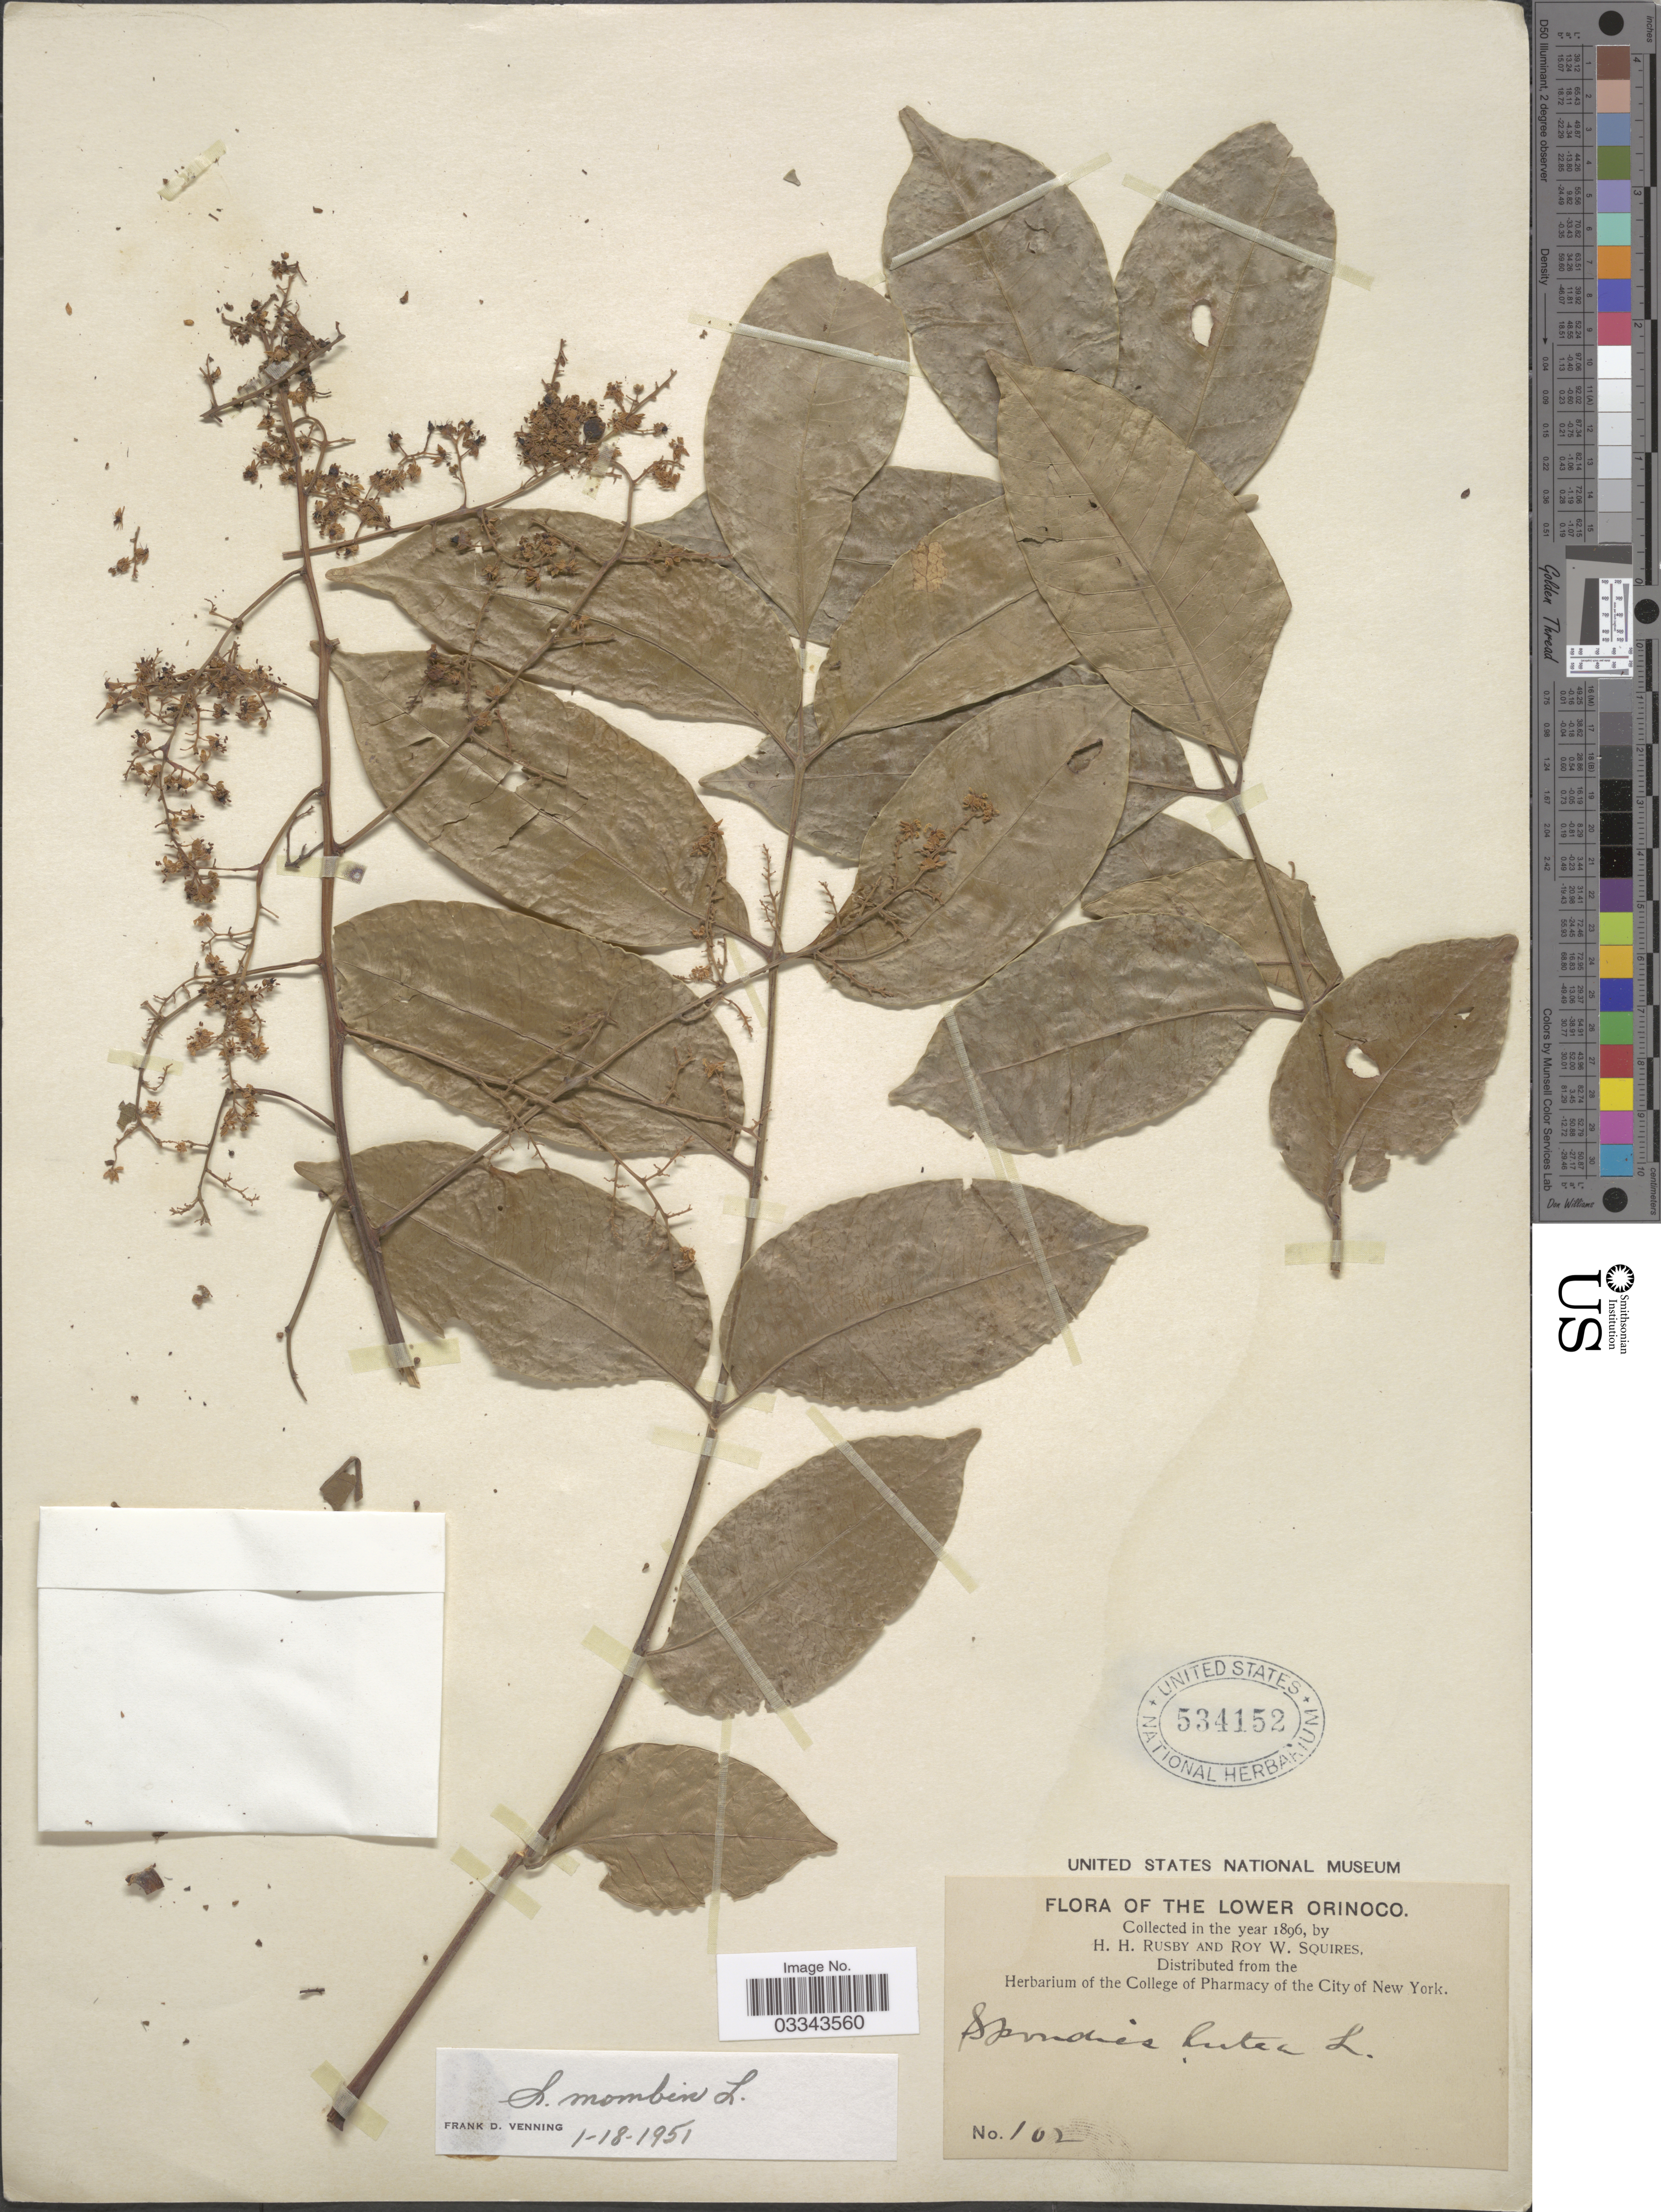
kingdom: Plantae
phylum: Tracheophyta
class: Magnoliopsida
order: Sapindales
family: Anacardiaceae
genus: Spondias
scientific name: Spondias mombin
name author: L.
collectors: H. H. Rusby & R. Squires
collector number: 102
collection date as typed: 1896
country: Venezuela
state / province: Delta Amacuro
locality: Lower Orinoco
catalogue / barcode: US 534152